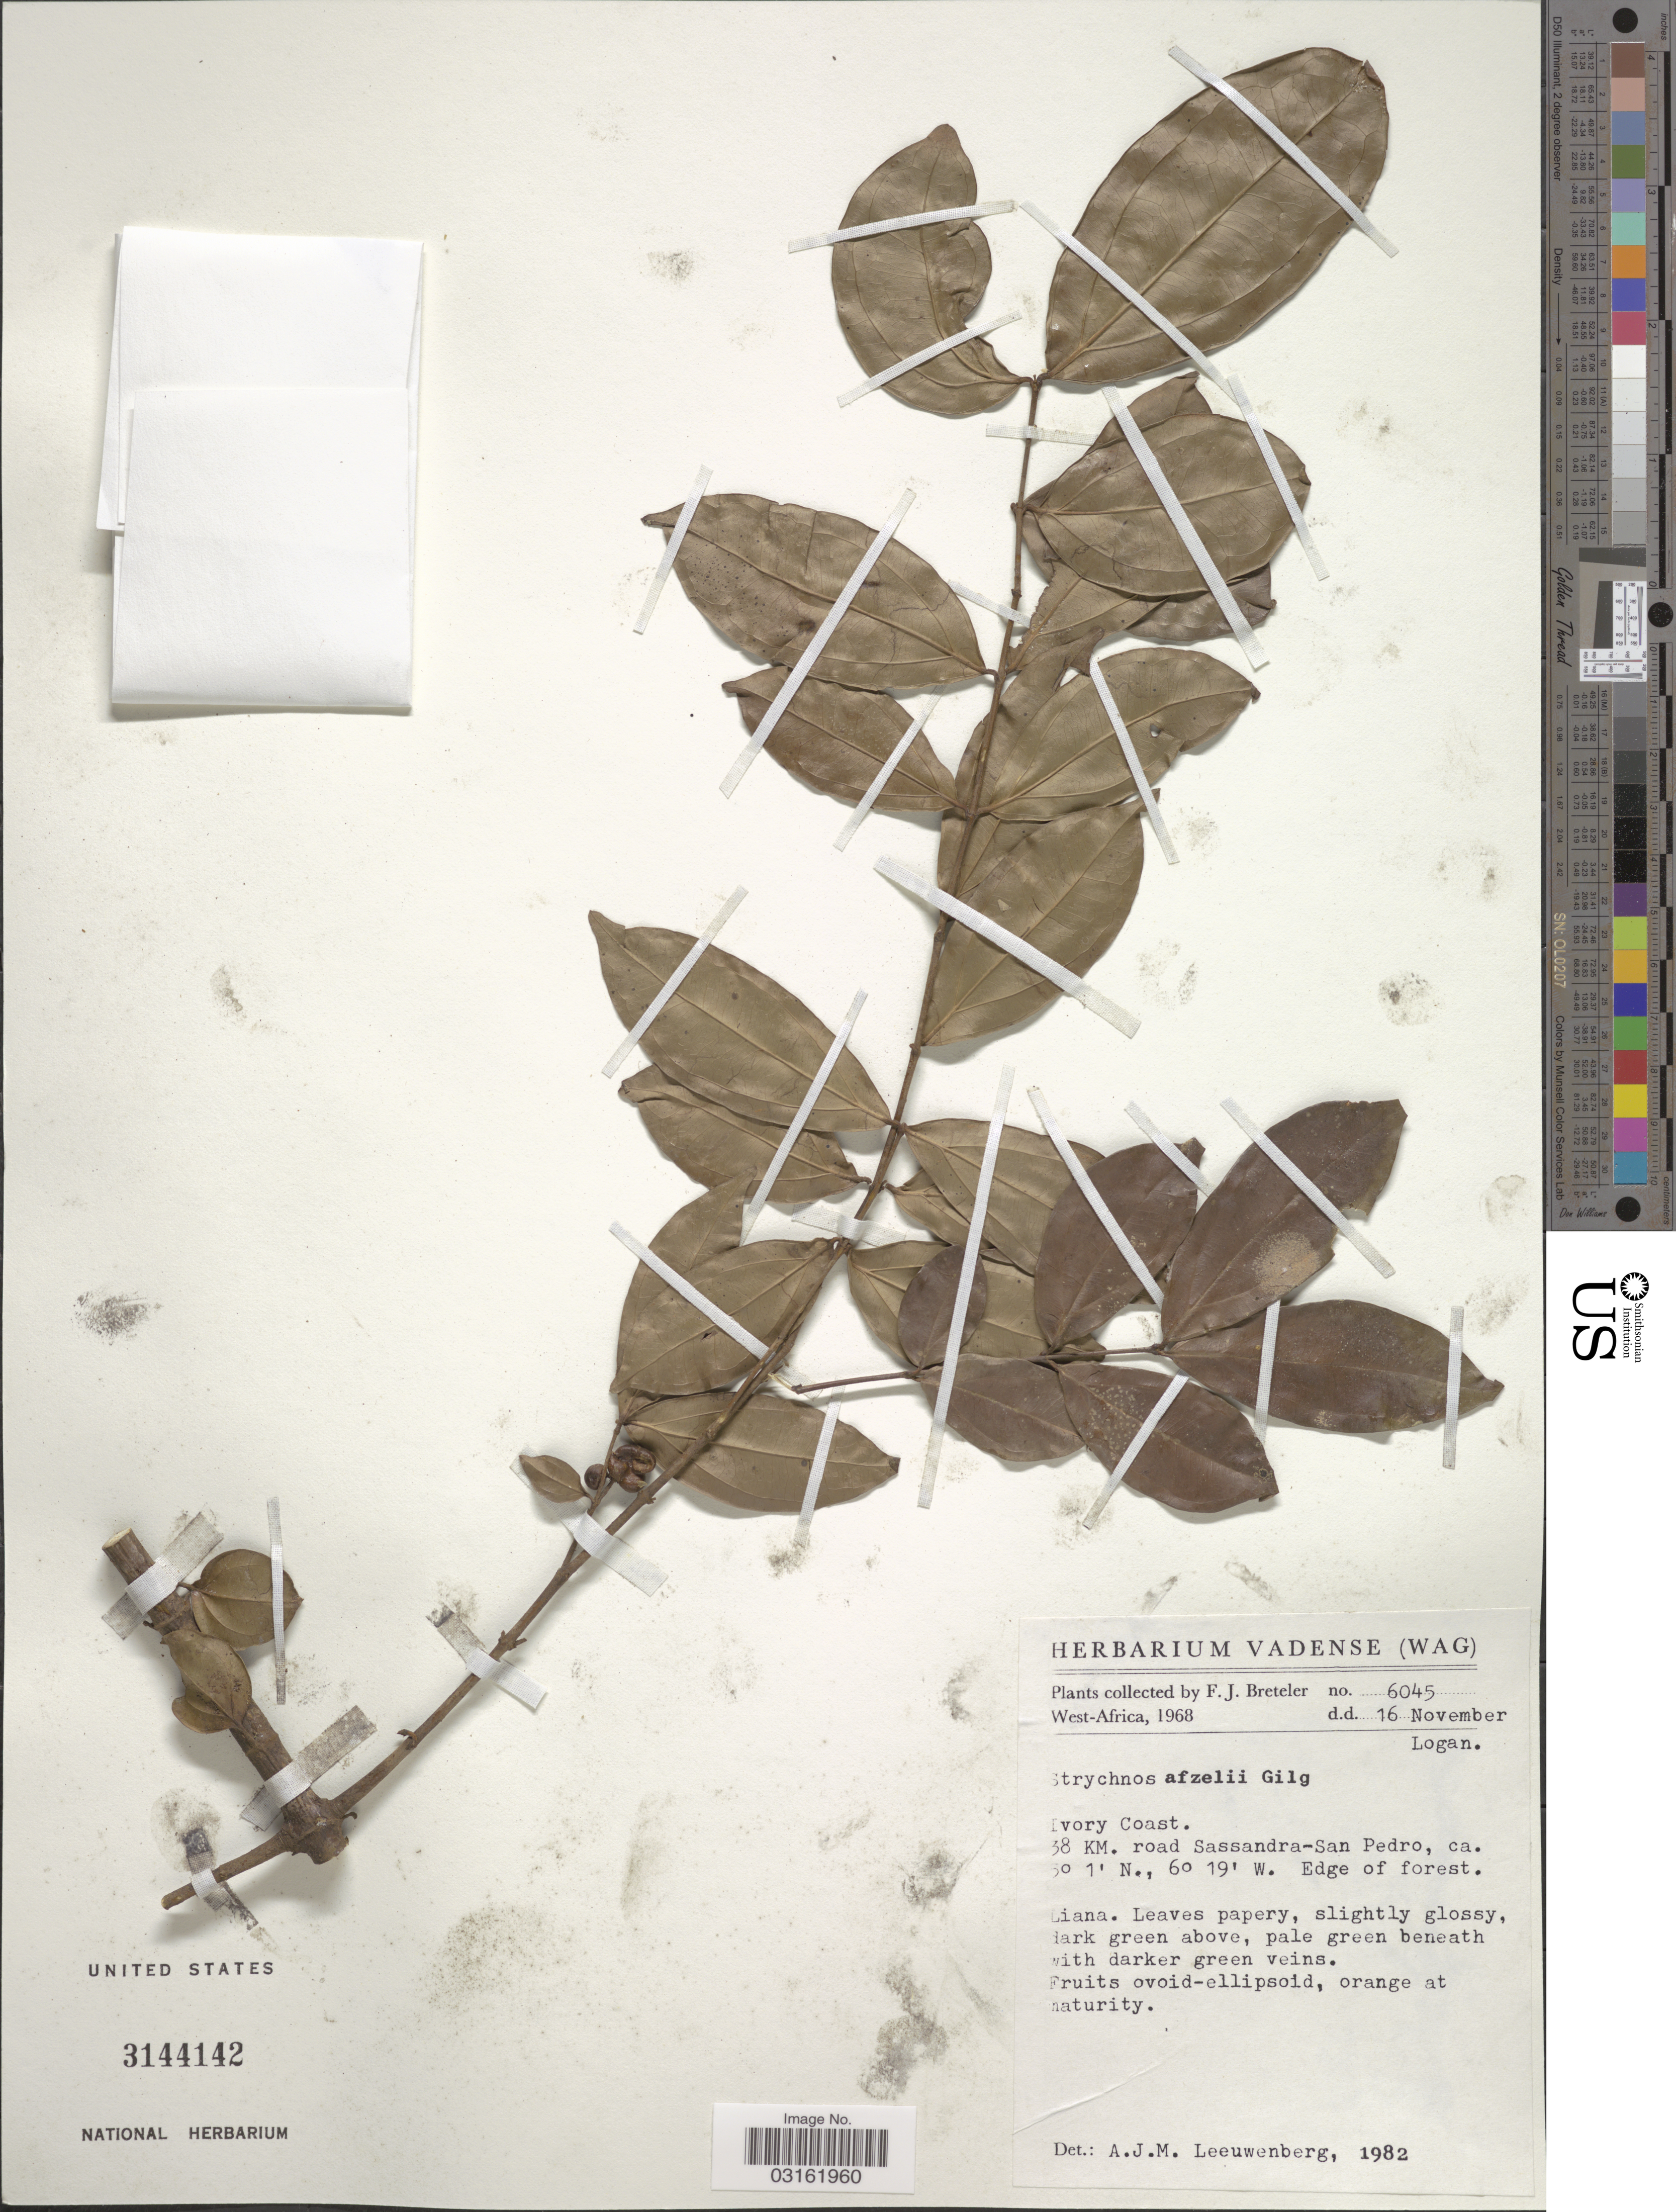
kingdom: Plantae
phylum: Tracheophyta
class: Magnoliopsida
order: Gentianales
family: Loganiaceae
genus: Strychnos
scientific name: Strychnos afzelii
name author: Gilg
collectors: F. J. Breteler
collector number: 6045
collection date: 1968-11-16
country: Ivory Coast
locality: West-Africa. 38 KM. road Sassandra-San Pedro.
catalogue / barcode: US 3144142